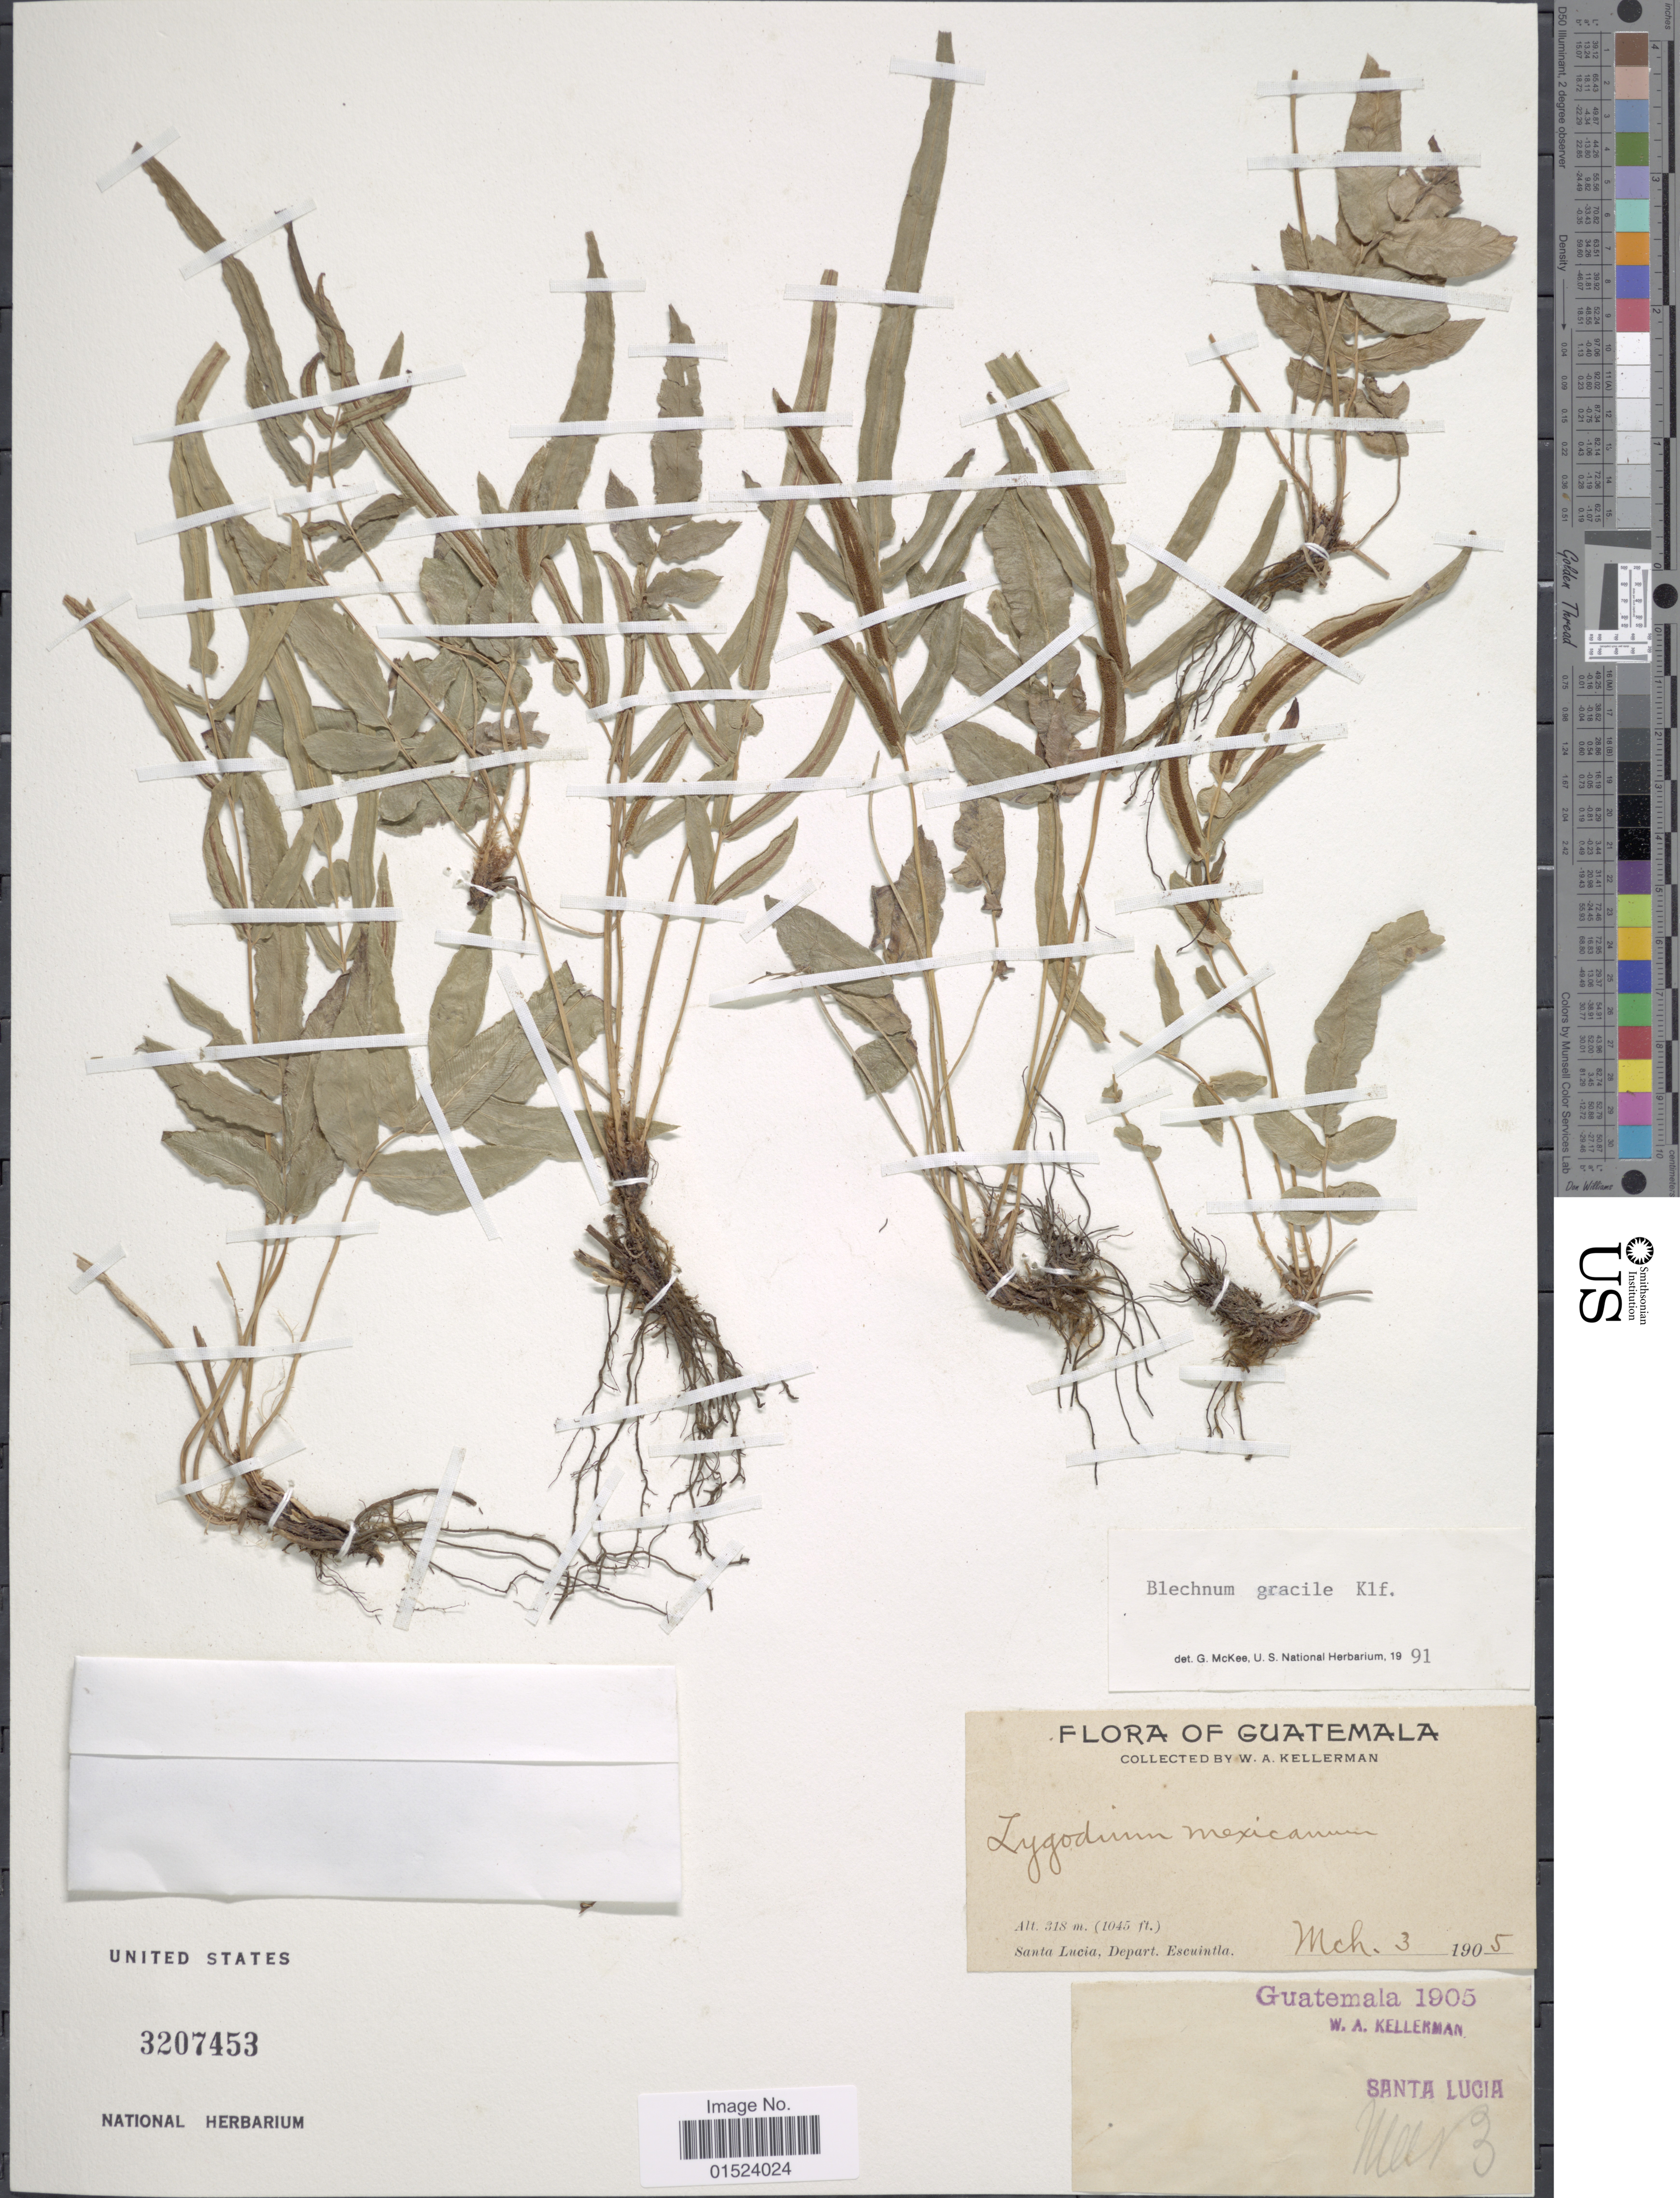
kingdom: Plantae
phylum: Tracheophyta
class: Polypodiopsida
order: Polypodiales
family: Blechnaceae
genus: Blechnum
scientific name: Blechnum gracile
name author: Kaulf.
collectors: W. Kellerman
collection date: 1905-03-03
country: Guatemala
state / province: Escuintla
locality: Santa Lucia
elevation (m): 318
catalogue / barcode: US 3207453